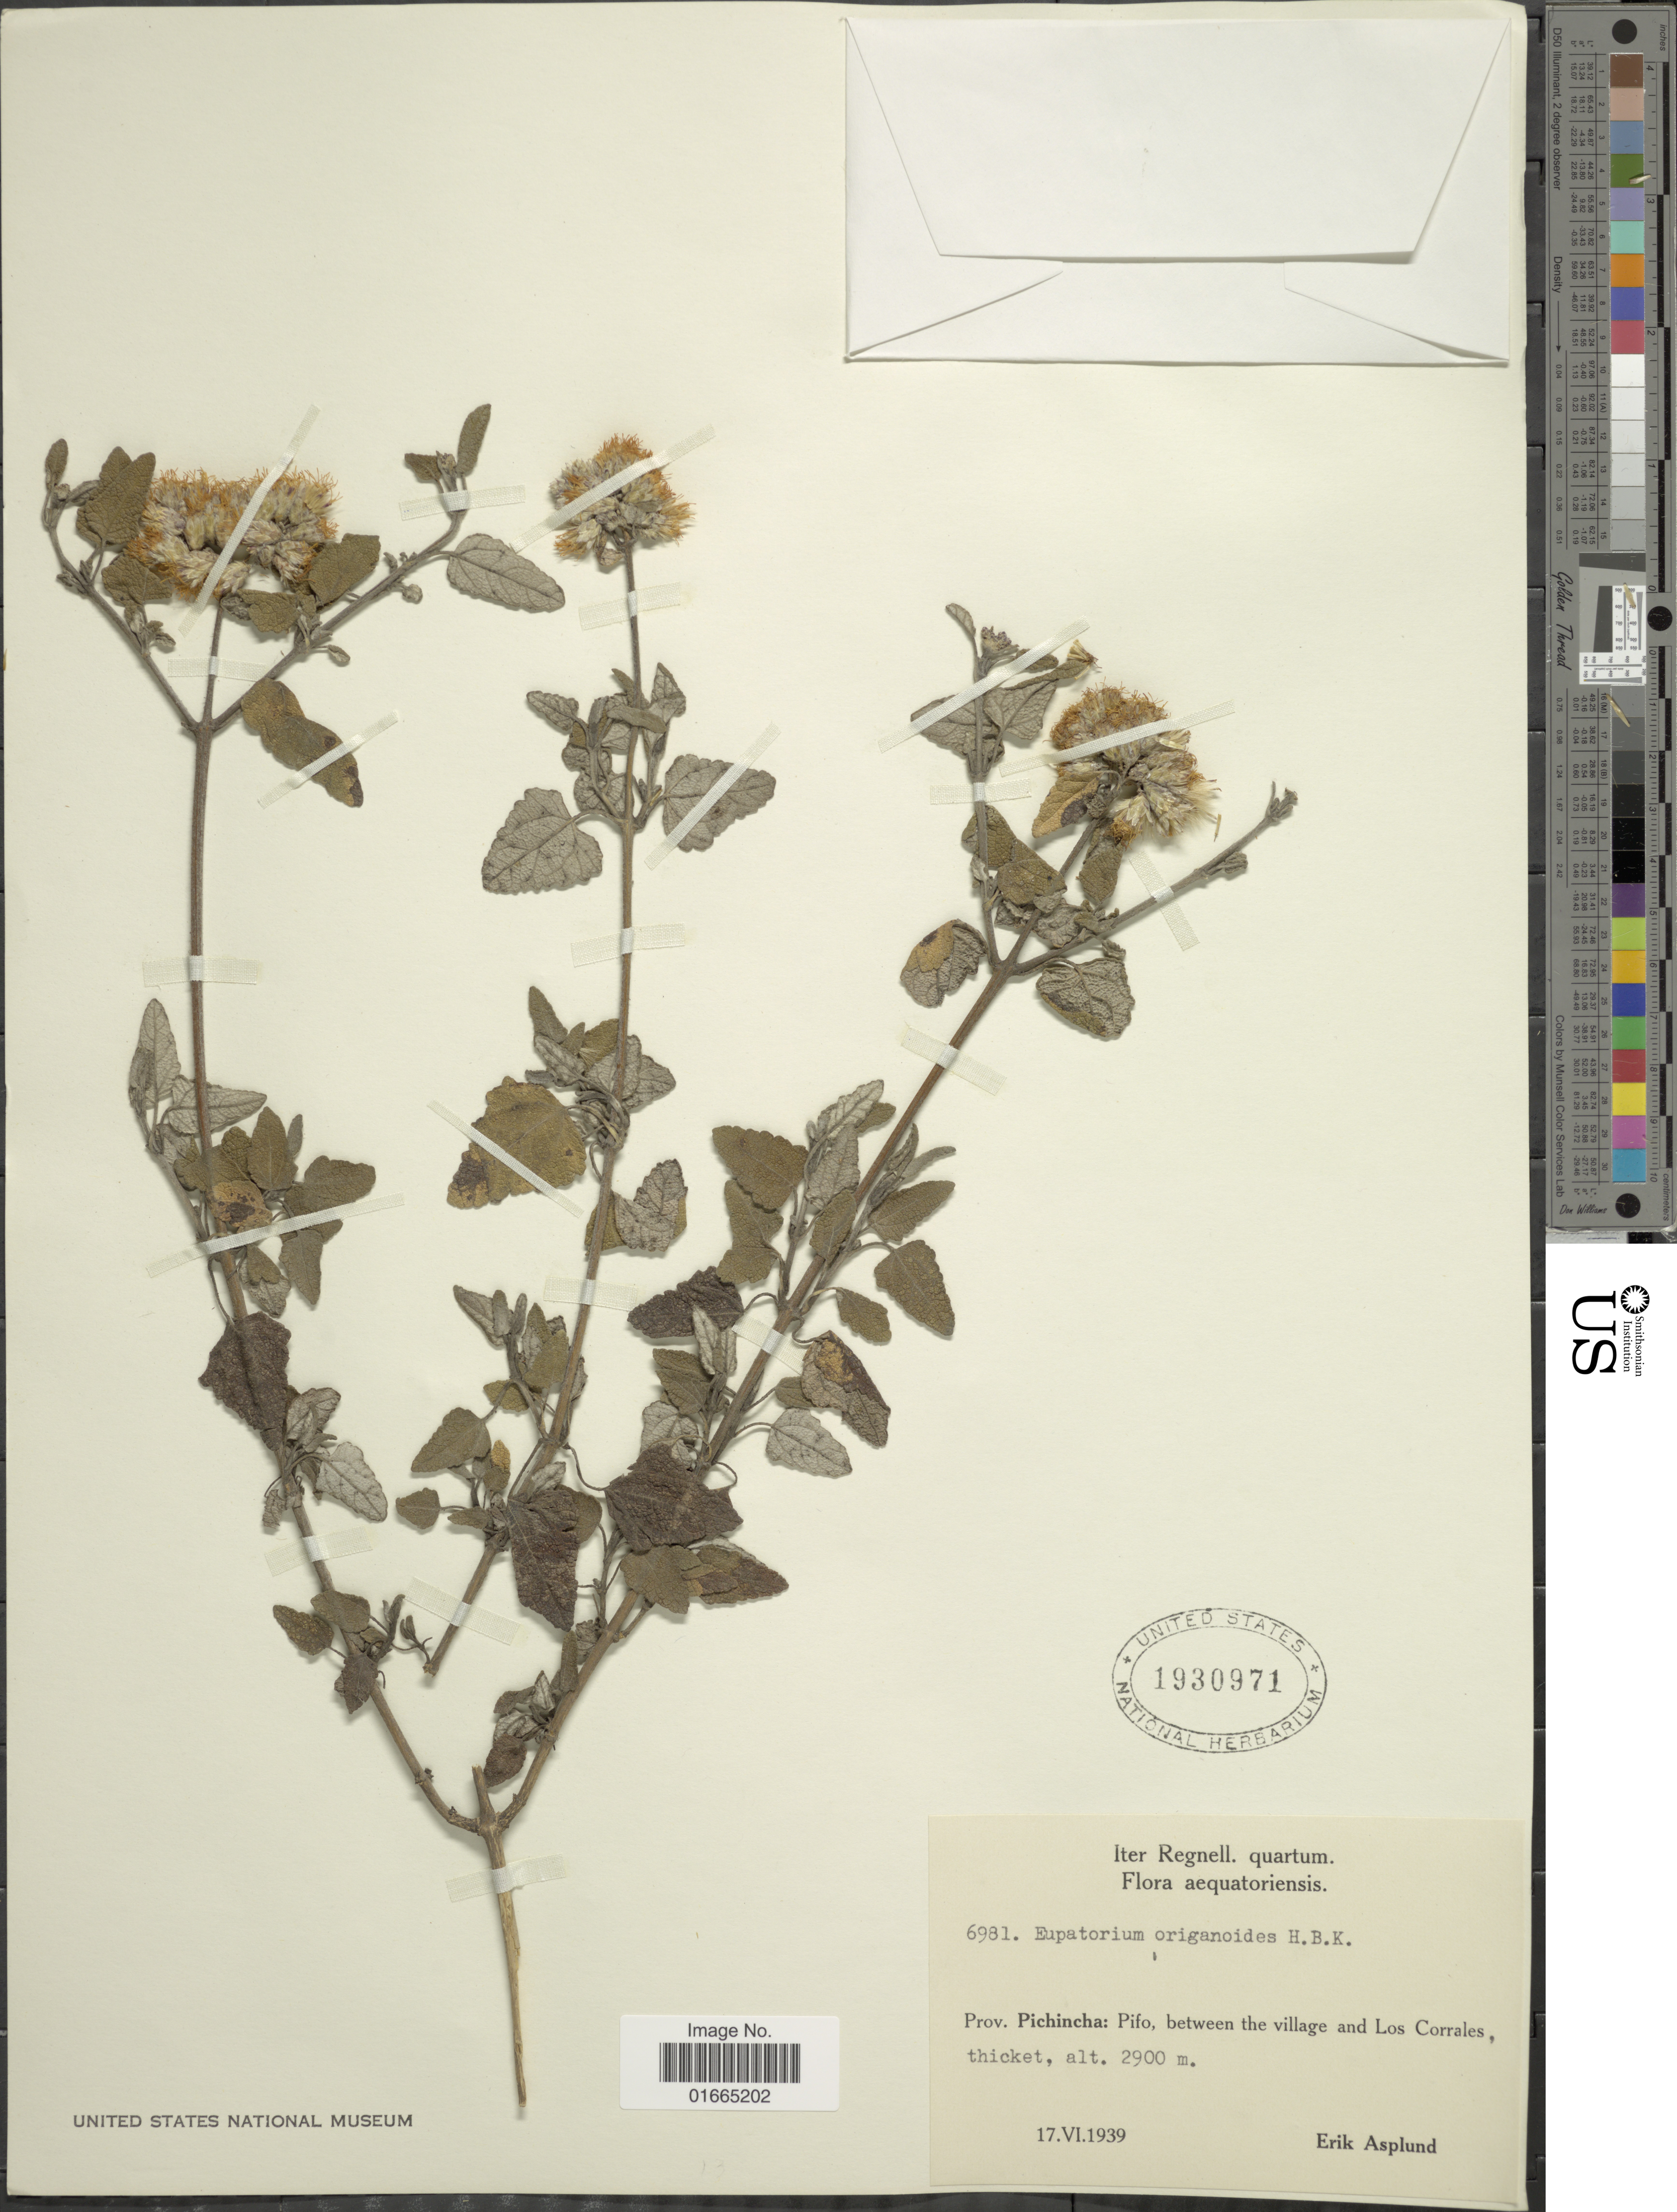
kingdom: Plantae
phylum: Tracheophyta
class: Magnoliopsida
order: Asterales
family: Asteraceae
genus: Cronquistianthus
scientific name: Cronquistianthus origanoides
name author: (Kunth) R.M. King & H. Rob.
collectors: E. Asplund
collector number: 6981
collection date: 1939-06-17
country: Ecuador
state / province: Pichincha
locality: Prov. Pichincha: Pifo, between the village and Los Corrales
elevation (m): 2900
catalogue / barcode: US 1930971